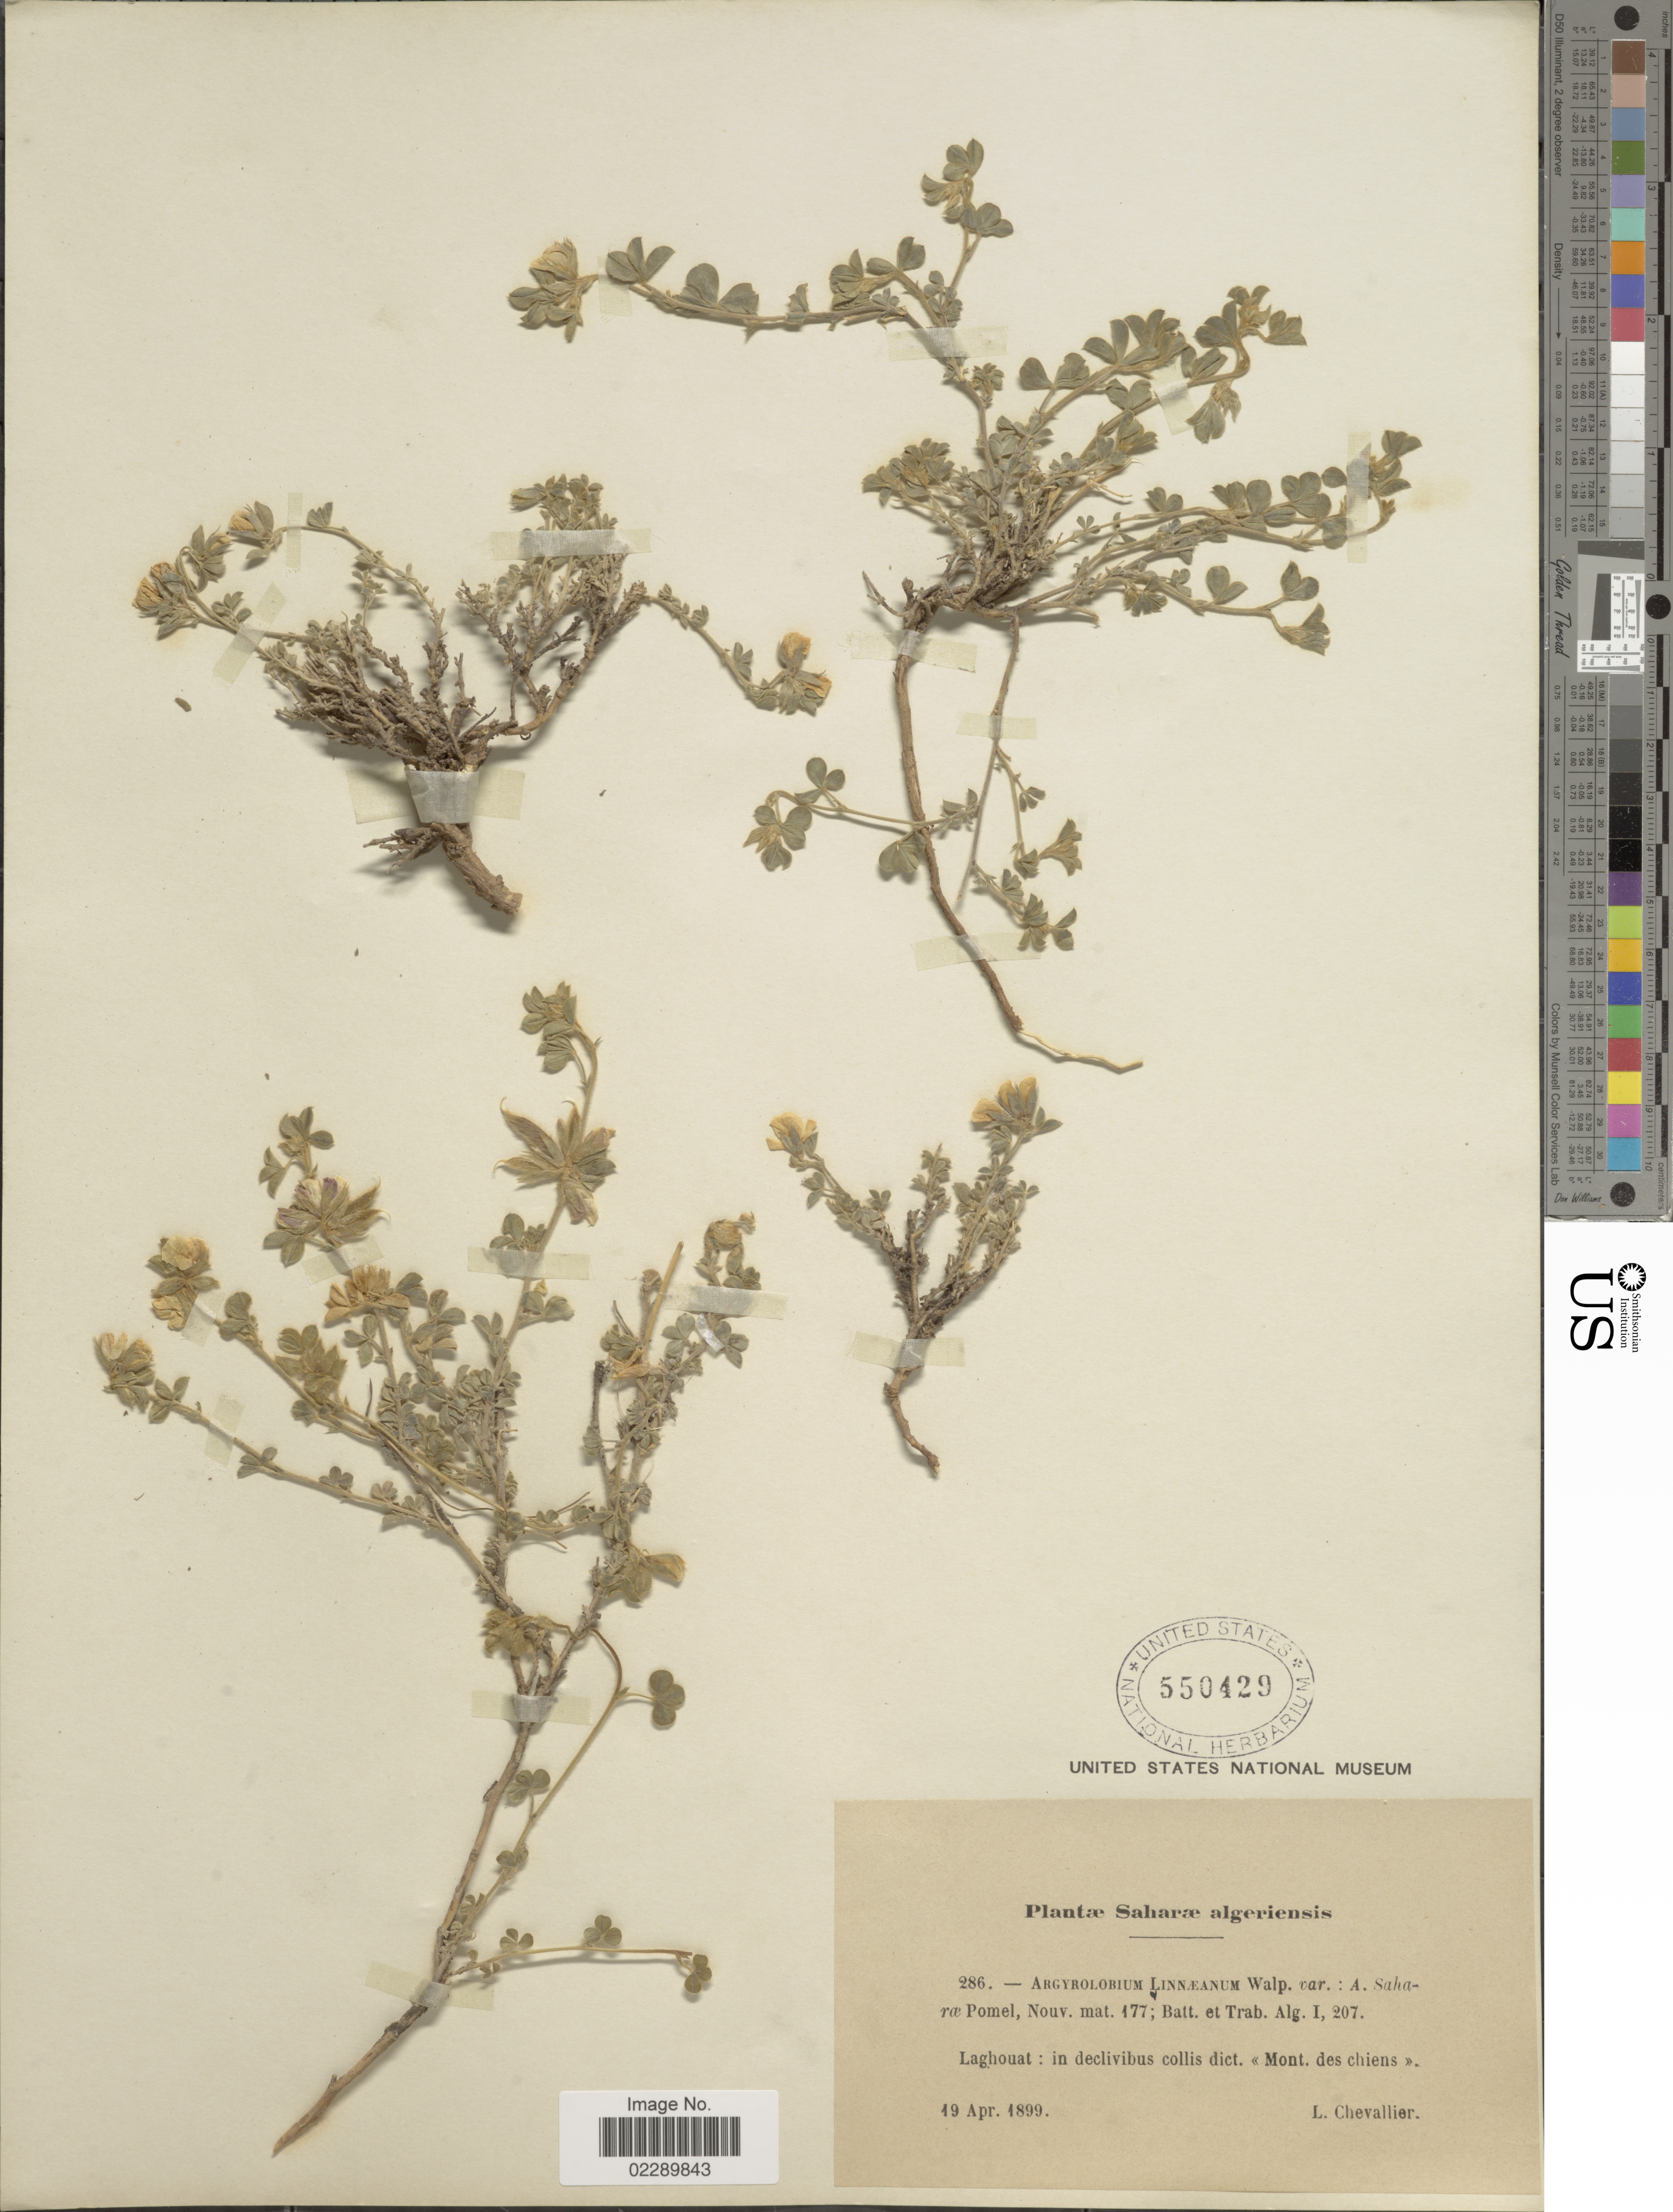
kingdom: Plantae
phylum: Tracheophyta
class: Magnoliopsida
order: Fabales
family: Fabaceae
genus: Argyrolobium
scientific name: Argyrolobium linnaeanum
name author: Walp.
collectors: L. Chevallier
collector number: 286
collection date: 1899-04-19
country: Algeria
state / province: Laghouat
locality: Saharæ algeriensis. Laghouat: in declivibus collis dict. <<Mont. des chiens>>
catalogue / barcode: US 550429